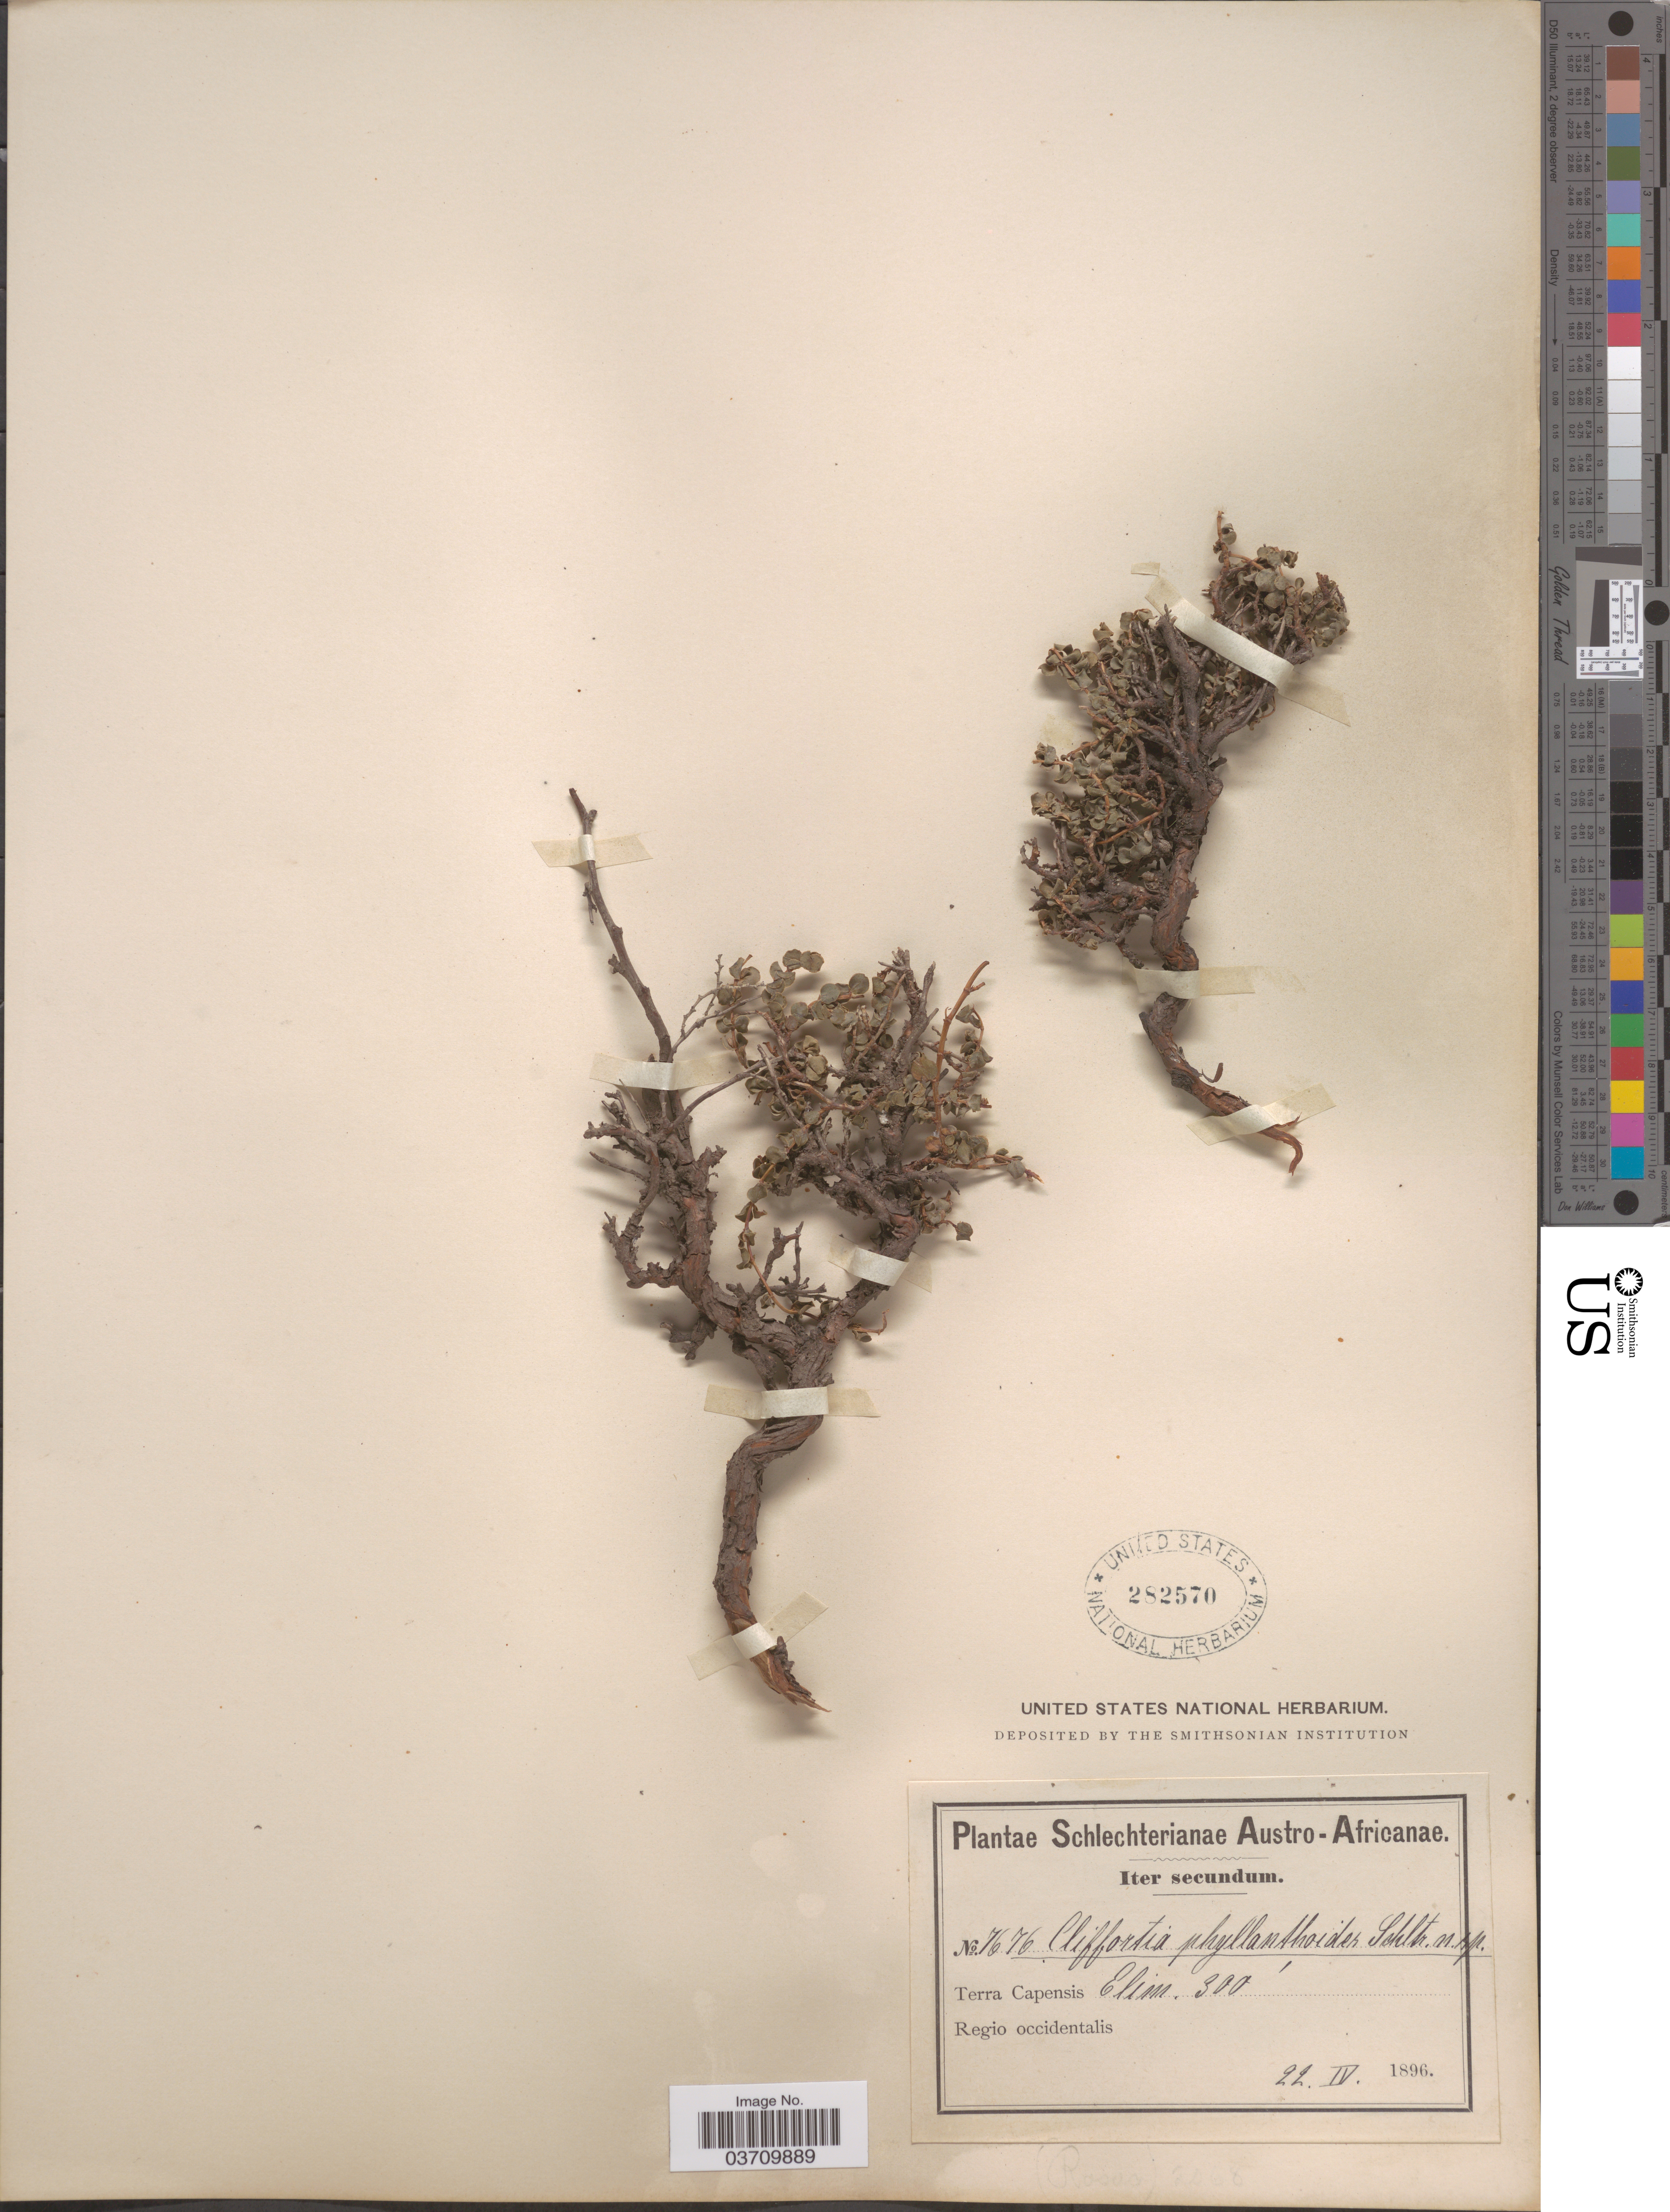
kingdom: Plantae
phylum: Tracheophyta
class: Magnoliopsida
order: Rosales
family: Rosaceae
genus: Cliffortia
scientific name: Cliffortia phyllanthoides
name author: Schltr.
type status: Type Collection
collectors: Schlechter, --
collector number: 7676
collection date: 1896-04-22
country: South Africa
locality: Austro-Africanae. Terra Capensis. Regio occidentalis. Elim.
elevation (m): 91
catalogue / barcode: US 282570